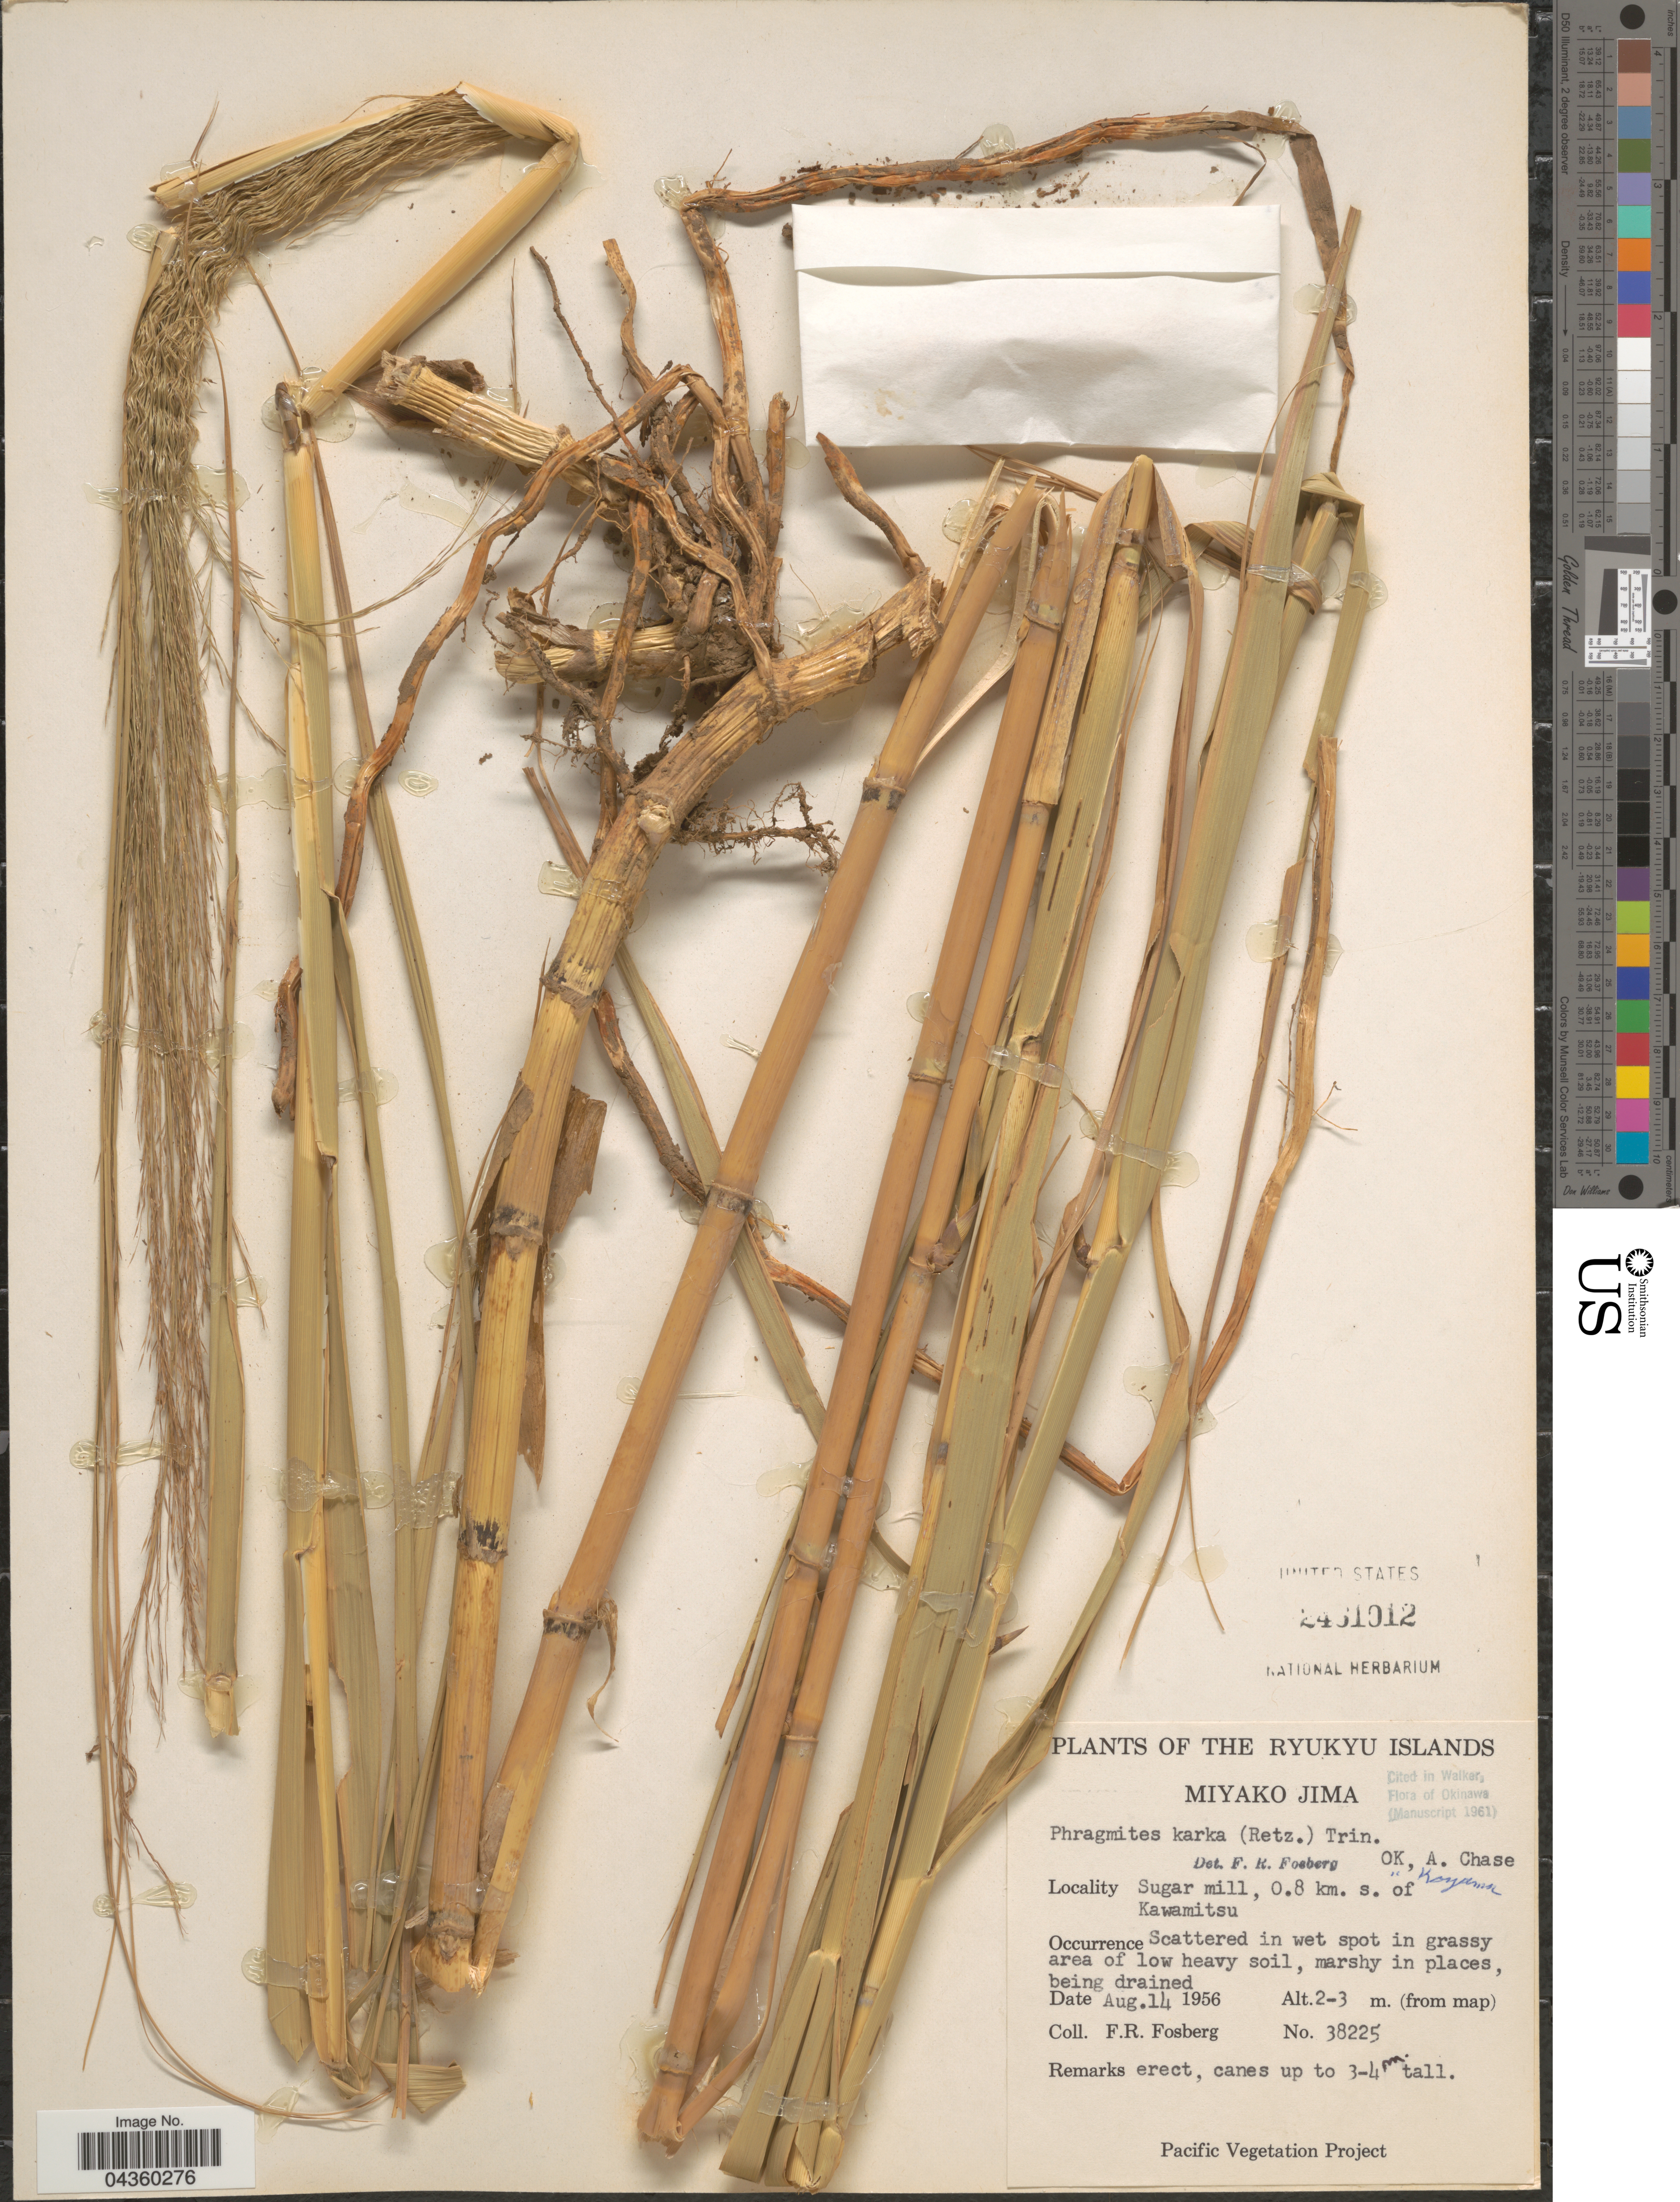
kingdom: Plantae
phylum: Tracheophyta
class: Liliopsida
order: Poales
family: Poaceae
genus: Phragmites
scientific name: Phragmites karka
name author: (Retz.) Trin. ex Steud.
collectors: F. R. Fosberg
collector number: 38225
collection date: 1956-08-14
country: Japan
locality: The Ryukyu Islands. Miyako Jima. Sugar mill, 0.8 km. s. of Kawamitsu.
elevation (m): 2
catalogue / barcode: US 2461012